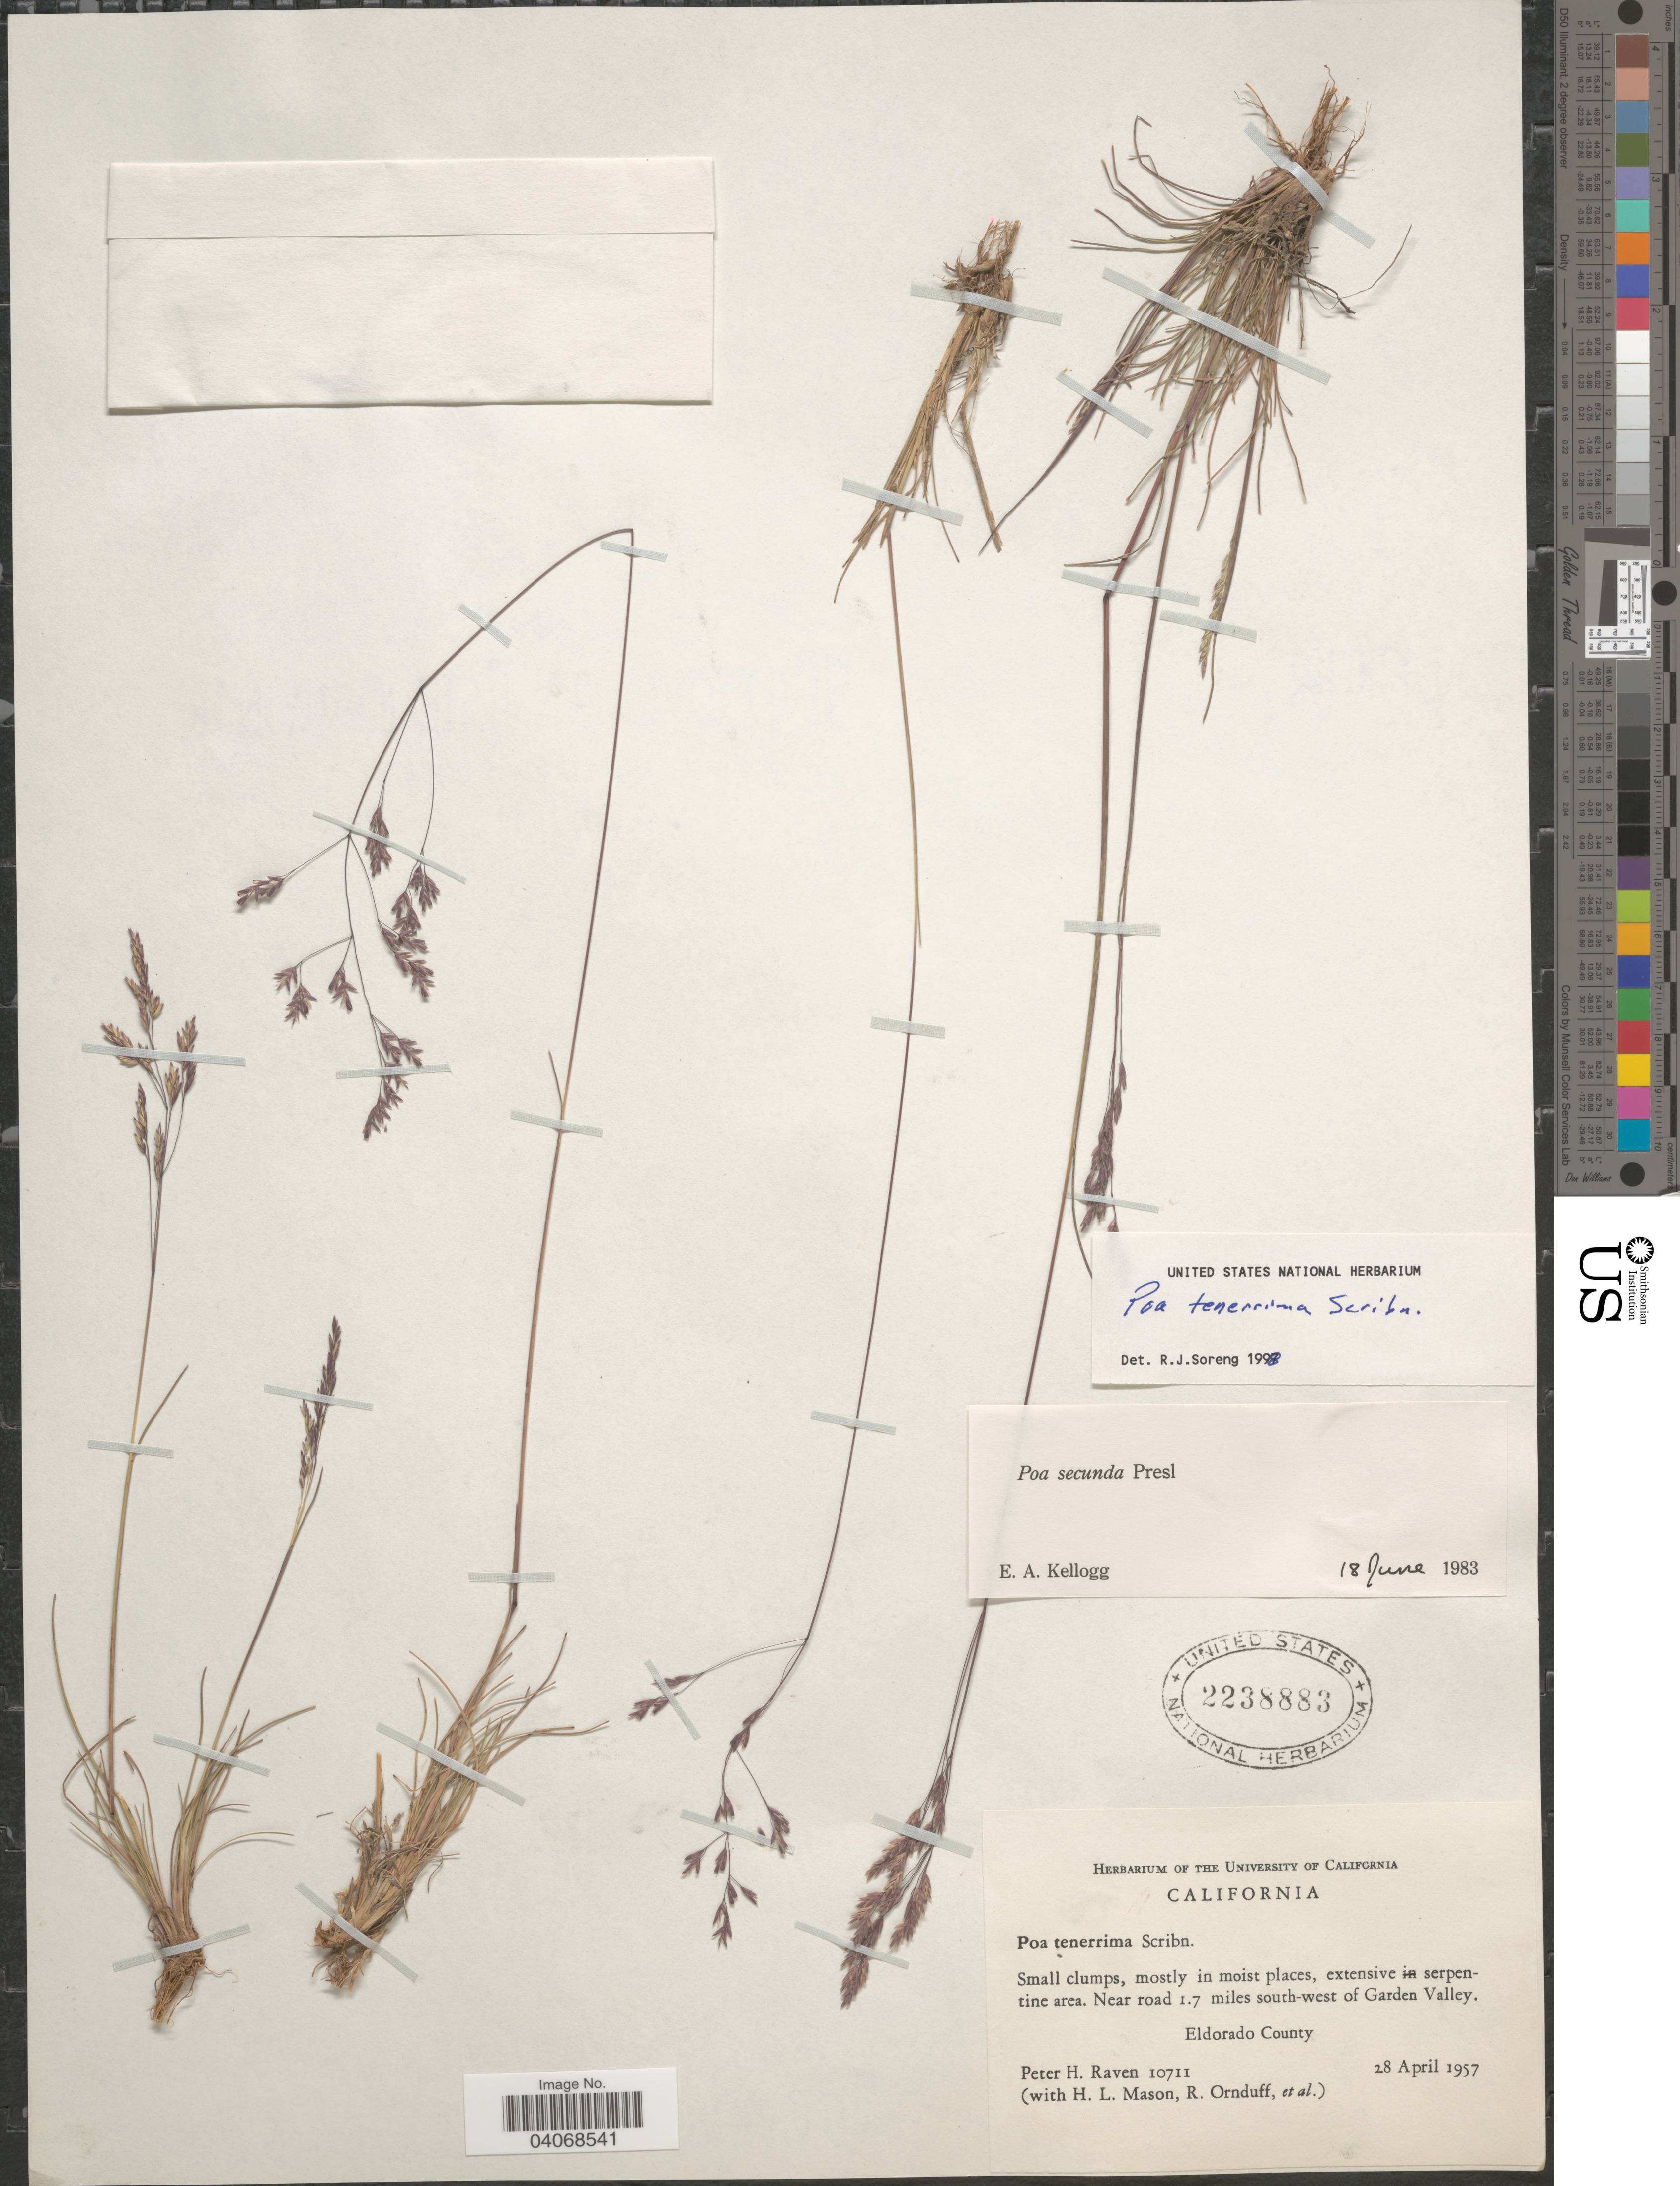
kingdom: Plantae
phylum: Tracheophyta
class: Liliopsida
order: Poales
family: Poaceae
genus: Poa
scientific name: Poa tenerrima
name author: Scribn.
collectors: P. Raven, H. L. Mason, R. Ornduff & et al.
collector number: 10711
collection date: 1957-04-28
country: United States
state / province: California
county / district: El Dorado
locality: Small clumps, mostly in moist places, extensive serpentine area. near road 1.7 miles south-west of Garden Valley. Eldorado County.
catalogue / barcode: US 2238883